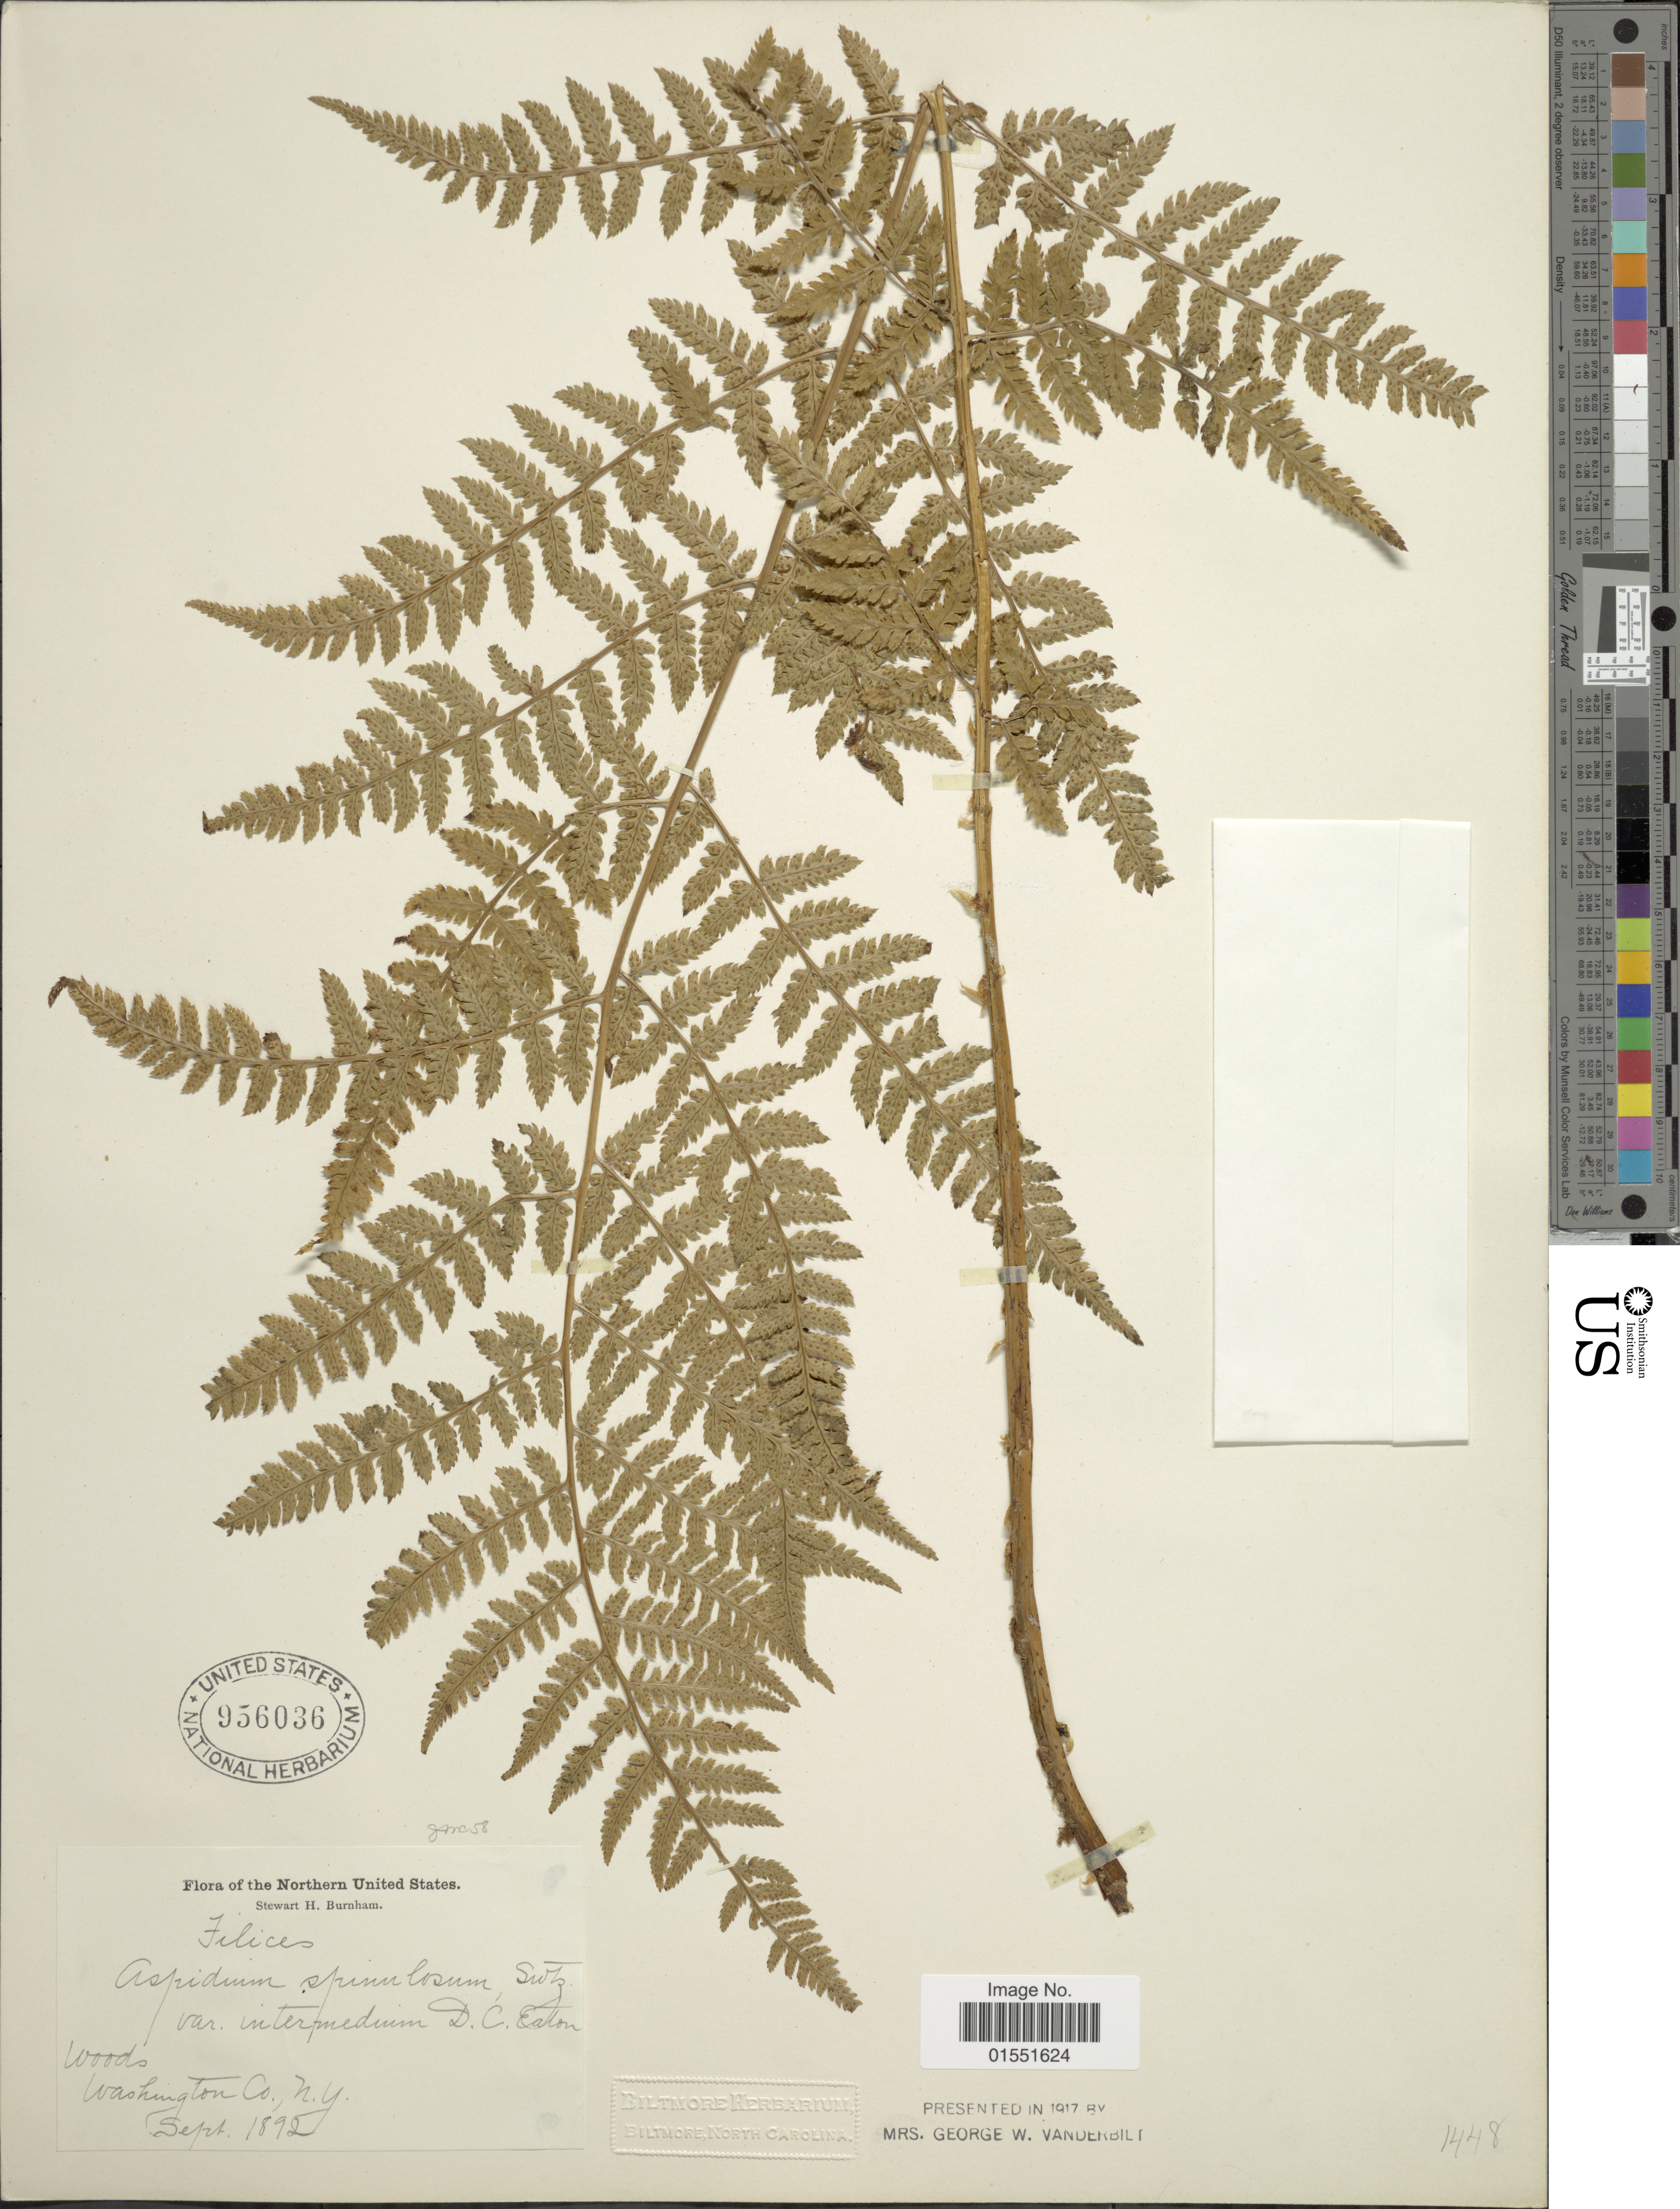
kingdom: Plantae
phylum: Tracheophyta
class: Polypodiopsida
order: Polypodiales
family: Dryopteridaceae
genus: Dryopteris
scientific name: Dryopteris intermedia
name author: (Muhl.) A. Gray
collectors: S. Burnham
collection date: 1892-09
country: United States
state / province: New York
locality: Northern United States. Washington Co., N. Y.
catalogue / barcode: US 956036